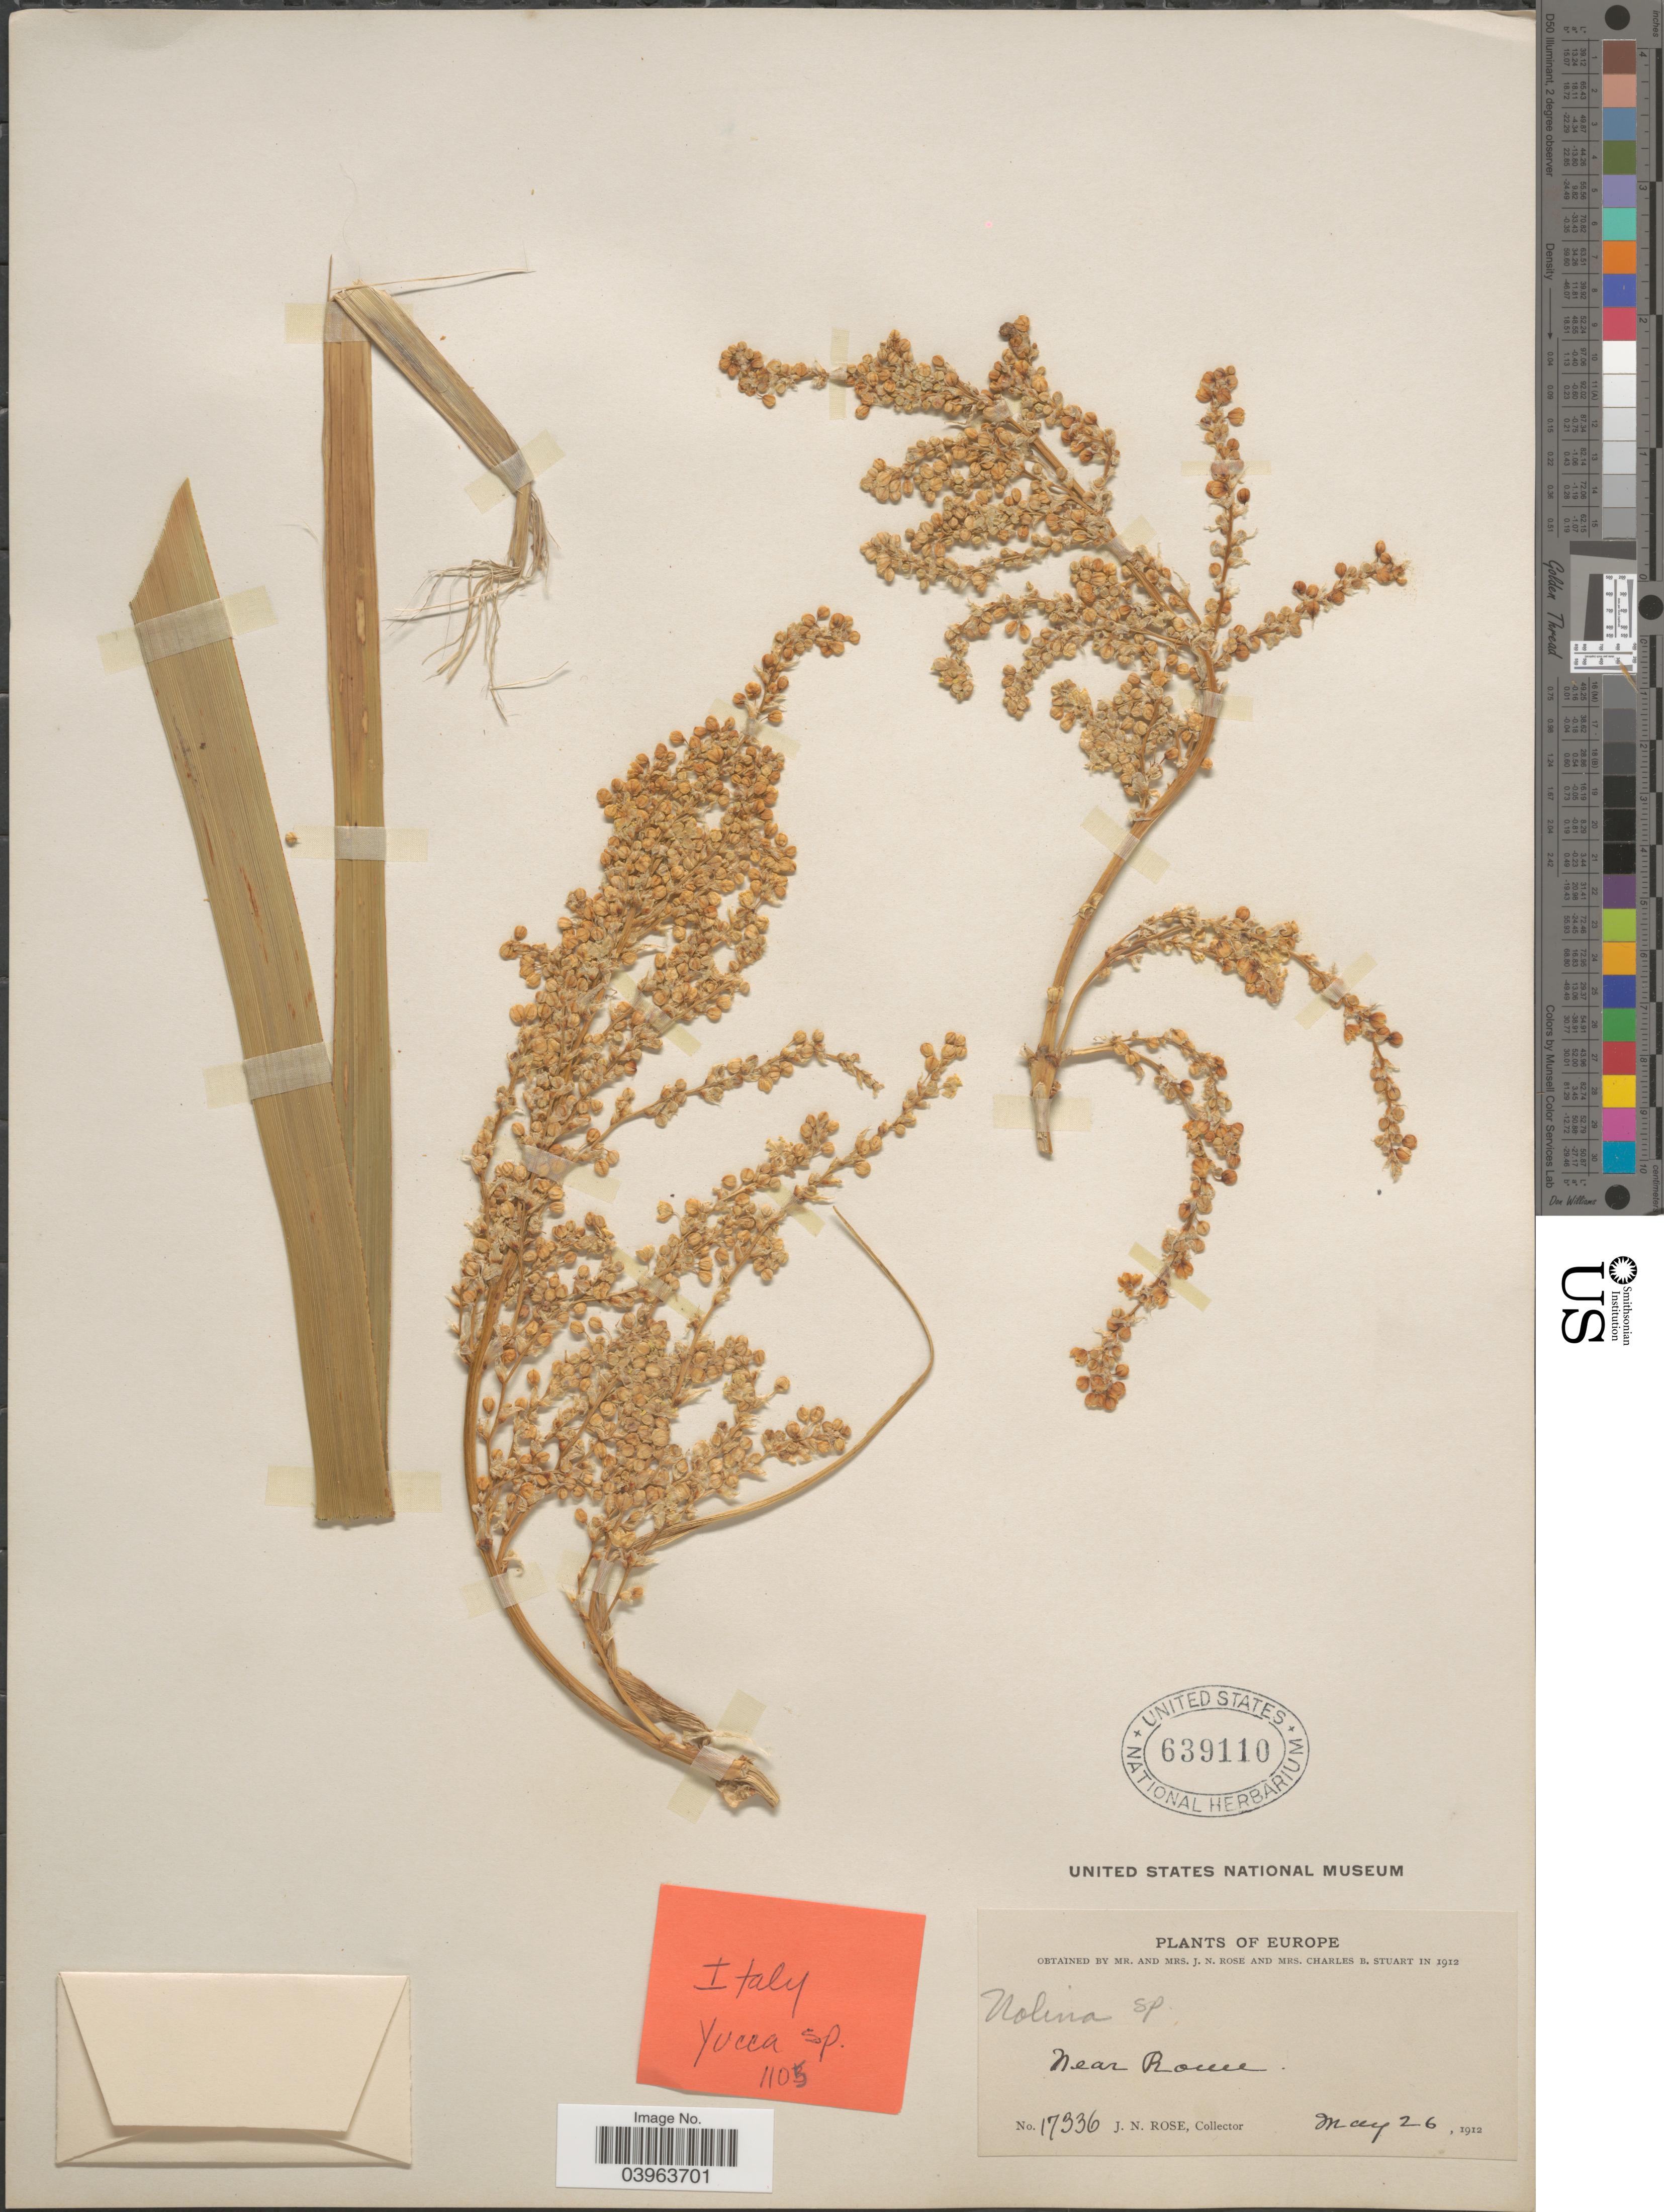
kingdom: Plantae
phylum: Tracheophyta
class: Liliopsida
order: Asparagales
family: Asparagaceae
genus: Nolina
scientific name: Nolina sp.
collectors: J. N. Rose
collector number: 17336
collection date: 1912-05-26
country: Italy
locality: Europe. Near Rome.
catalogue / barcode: US 639110